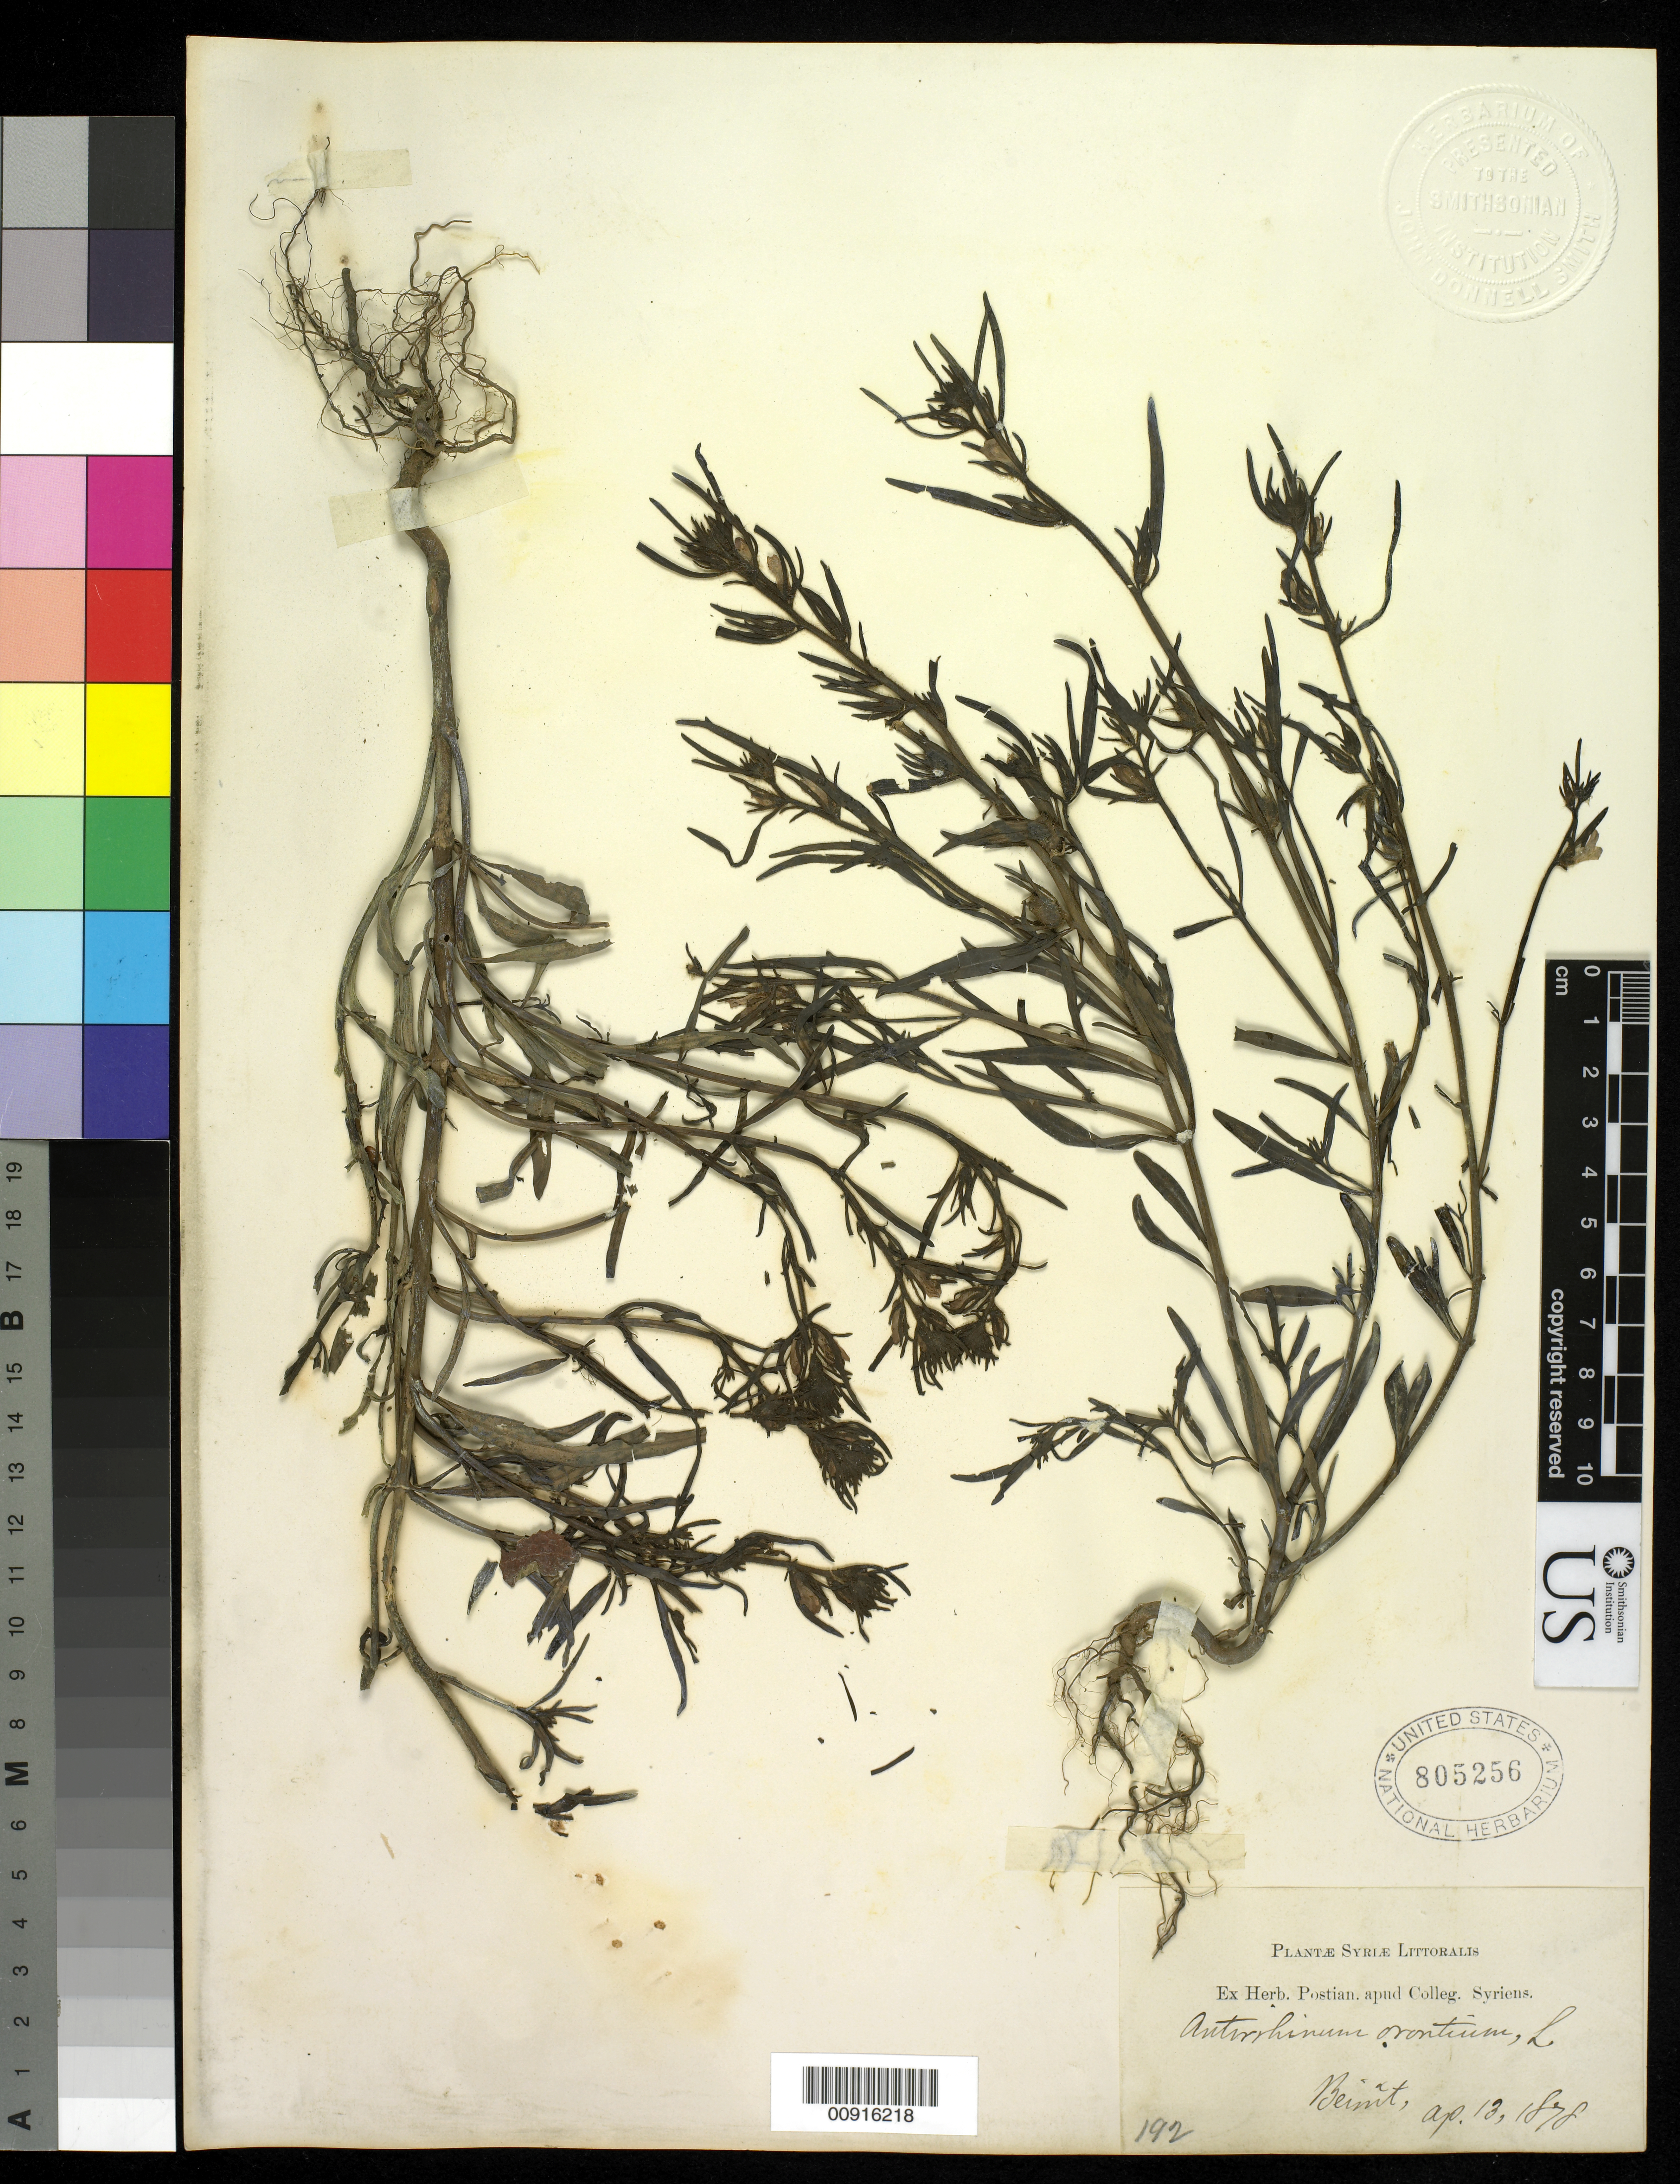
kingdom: Plantae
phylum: Tracheophyta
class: Magnoliopsida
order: Lamiales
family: Plantaginaceae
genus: Antirrhinum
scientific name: Antirrhinum orontium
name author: L.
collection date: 1878-04-13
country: Lebanon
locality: Beruit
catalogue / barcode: US 805256